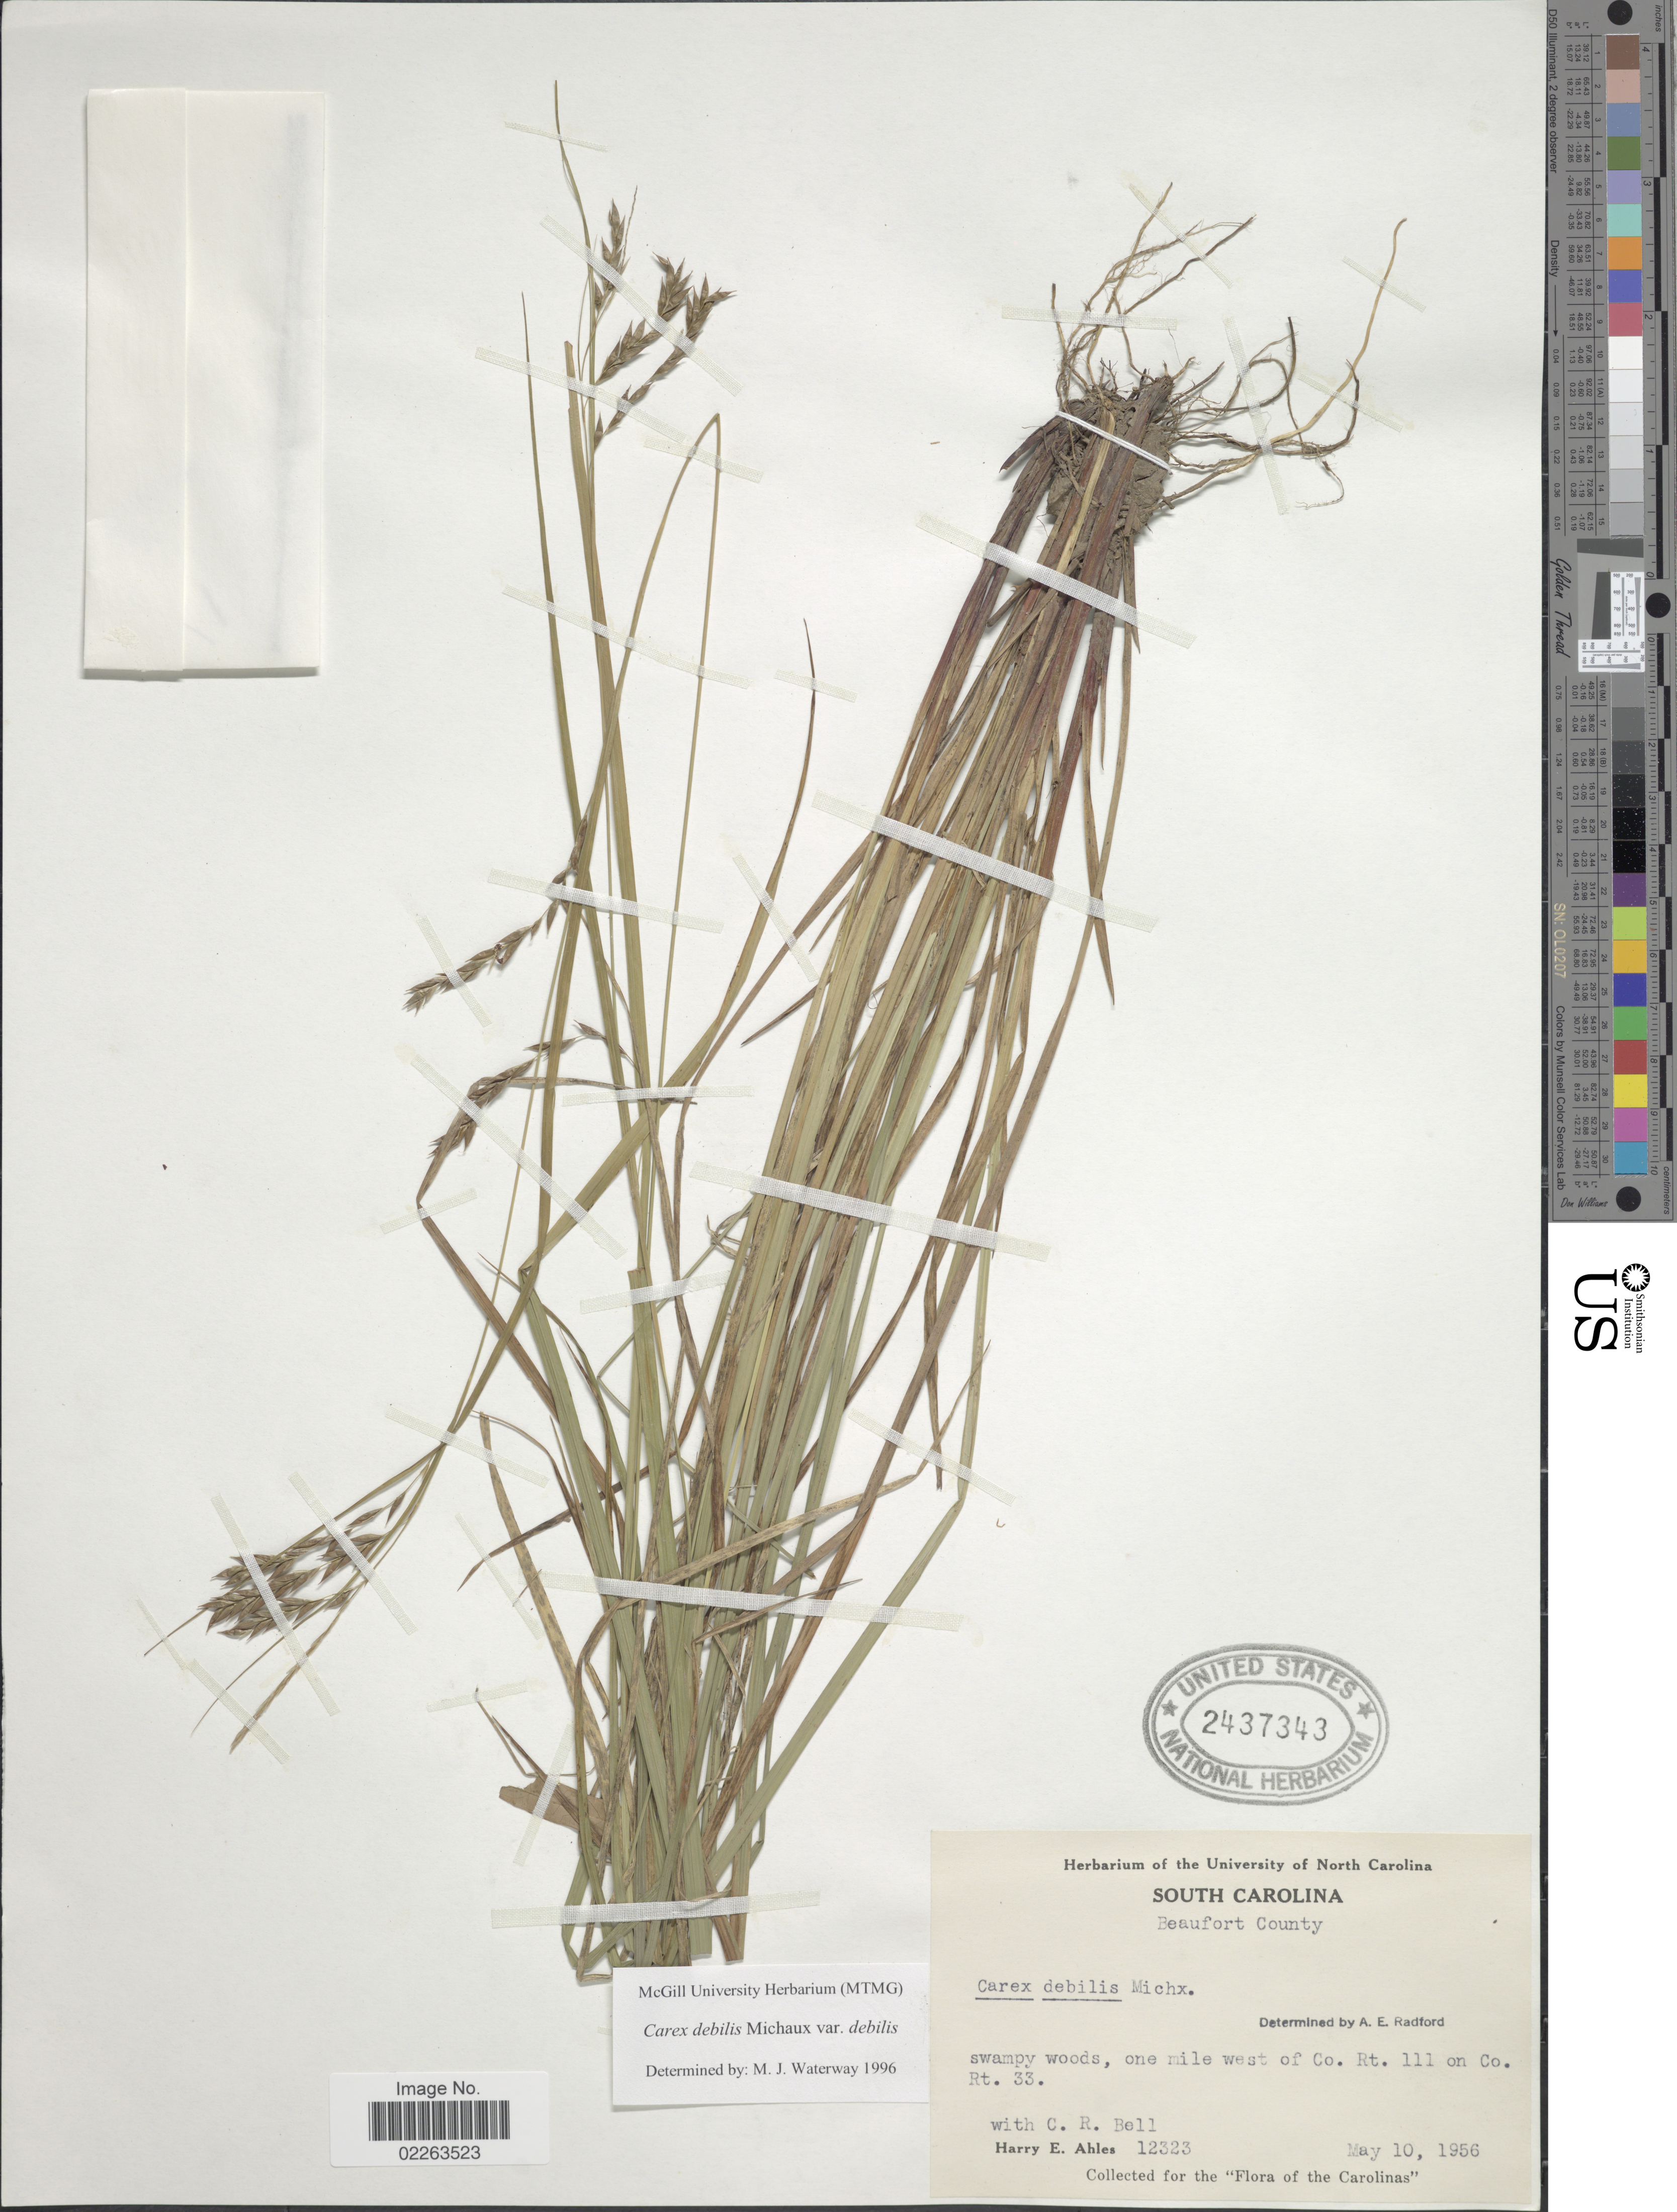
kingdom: Plantae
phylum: Tracheophyta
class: Liliopsida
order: Poales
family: Cyperaceae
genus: Carex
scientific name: Carex debilis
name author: Michx.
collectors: H. E. Ahles & C. R. Bell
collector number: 12323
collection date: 1956-05-10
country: United States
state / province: South Carolina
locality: Beaufort County. Swampy woods, one mile west of Co. Rt. 111 on Co. Rt. 33.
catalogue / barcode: US 2437343